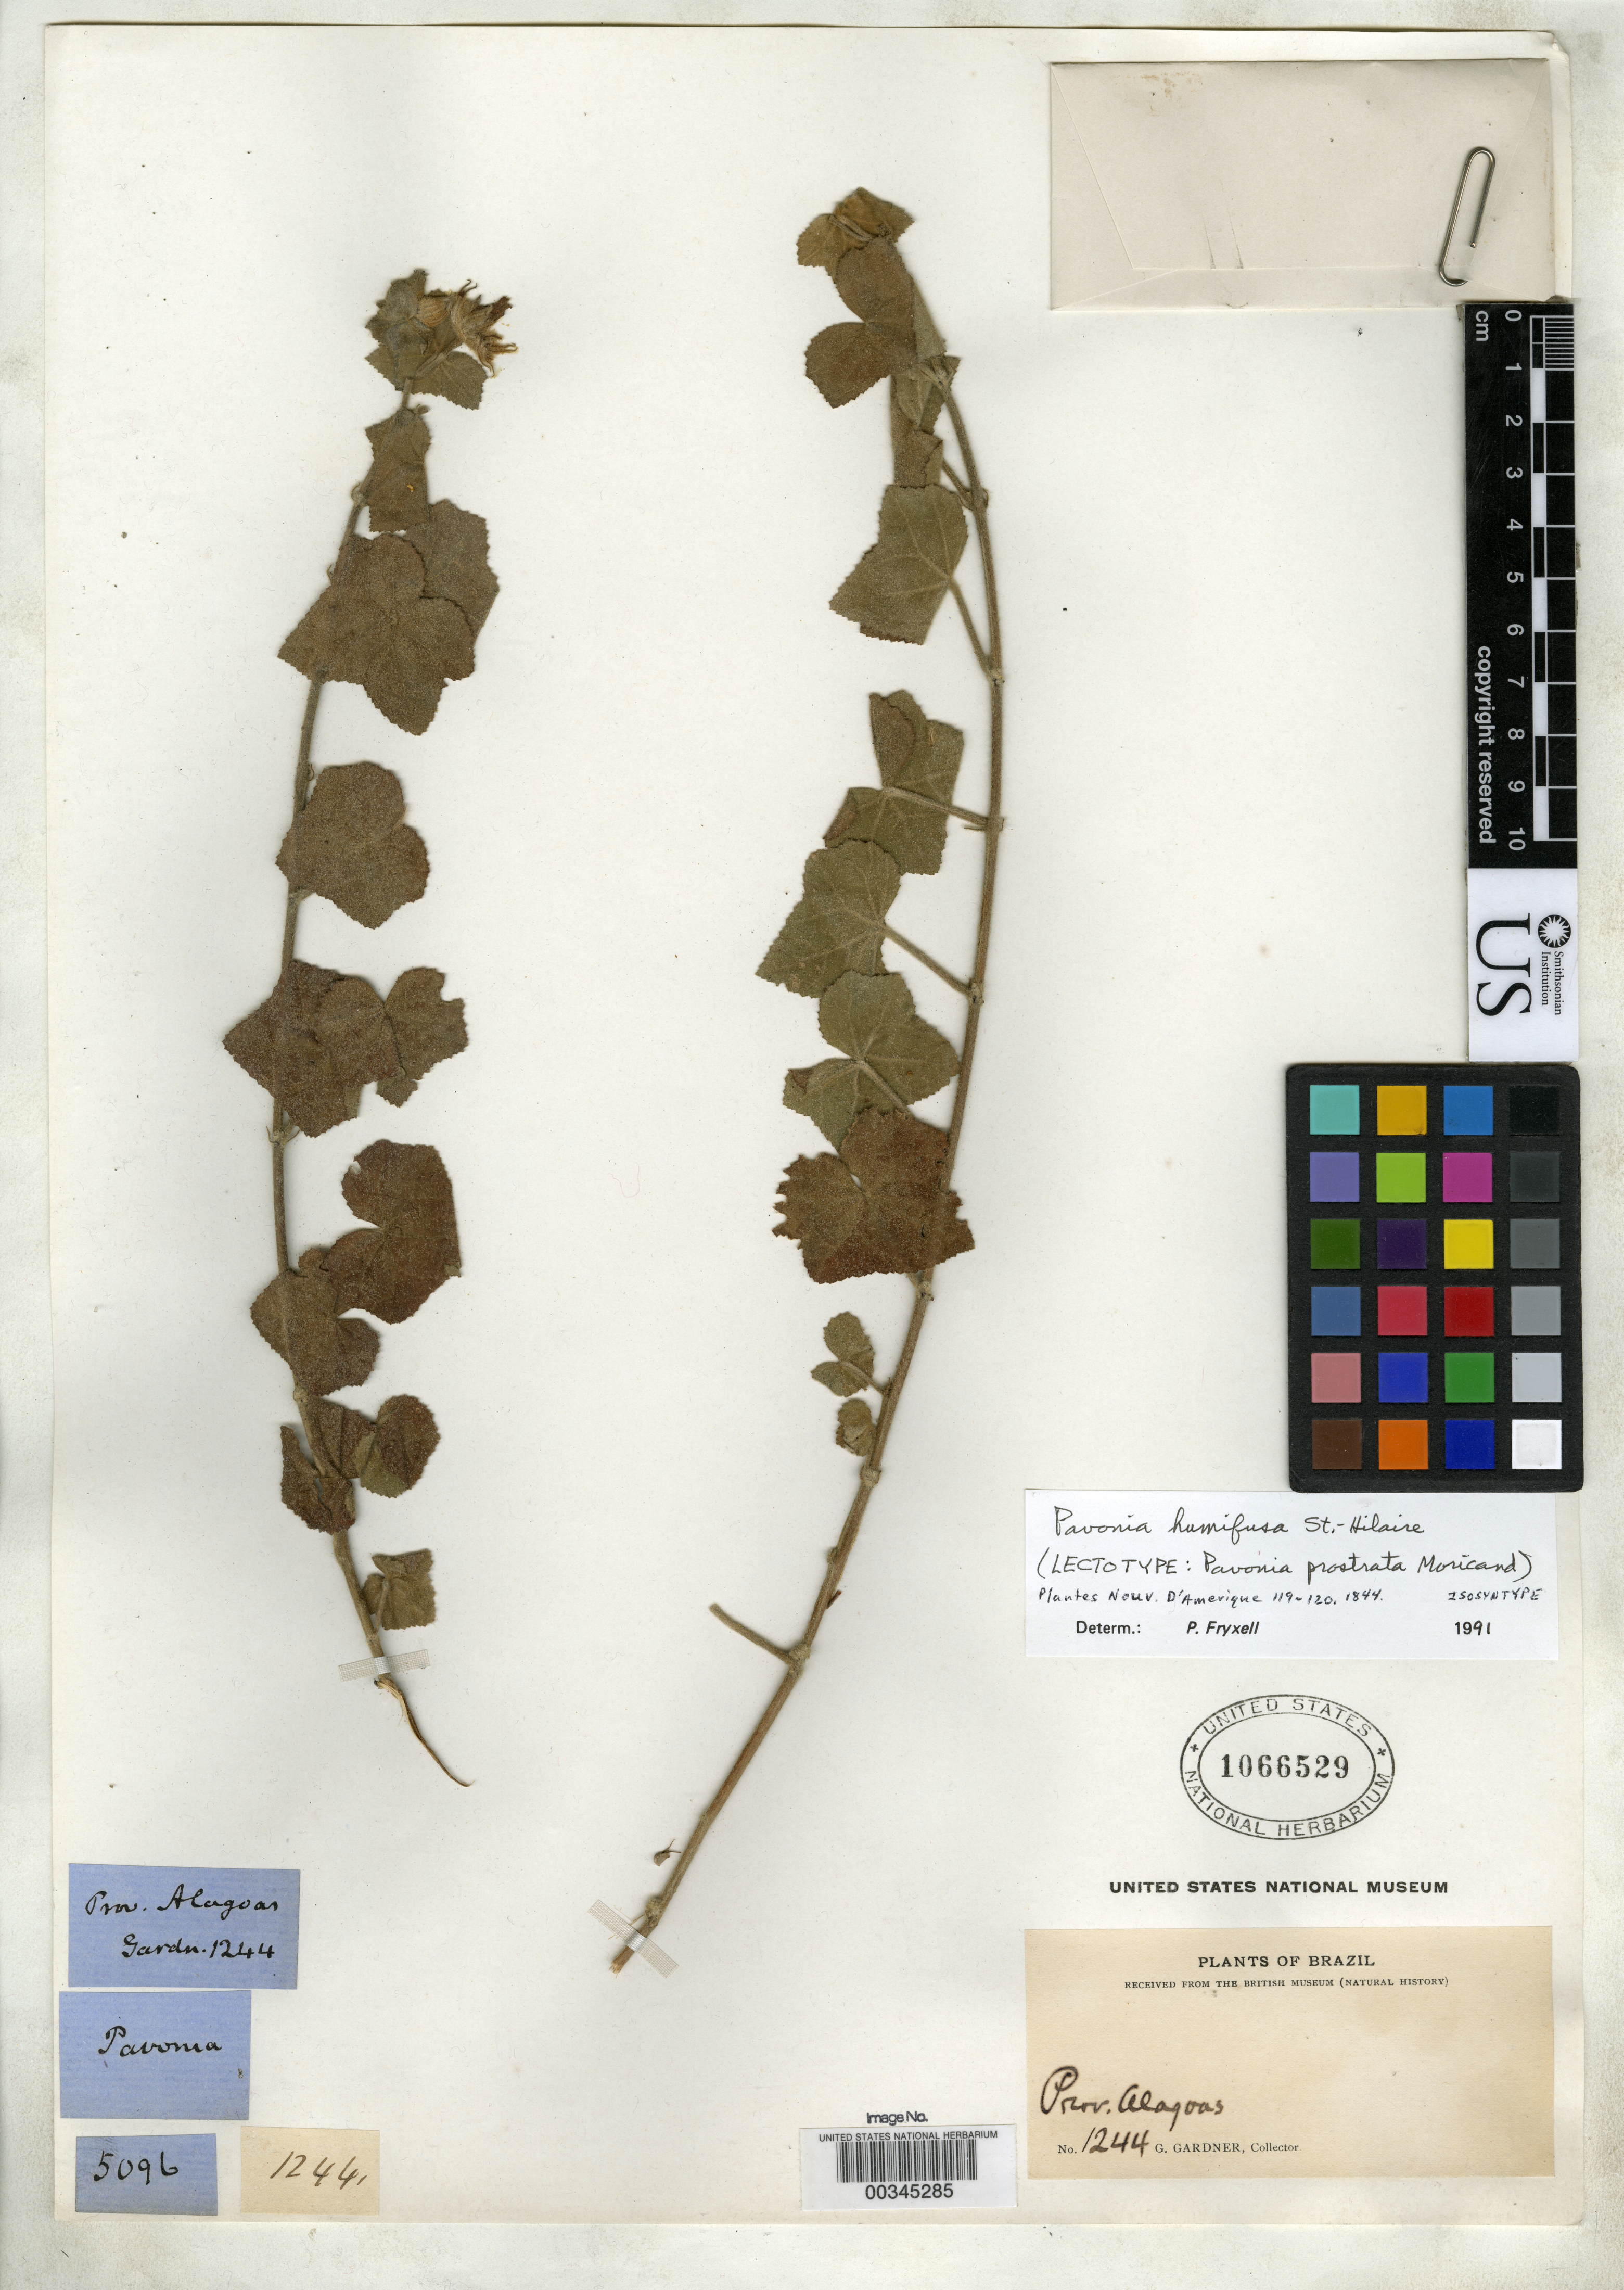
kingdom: Plantae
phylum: Tracheophyta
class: Magnoliopsida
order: Malvales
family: Malvaceae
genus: Pavonia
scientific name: Pavonia prostrata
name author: Moric.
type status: Isosyntype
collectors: G. Gardner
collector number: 1244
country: Brazil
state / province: Alagoas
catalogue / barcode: US 1066529